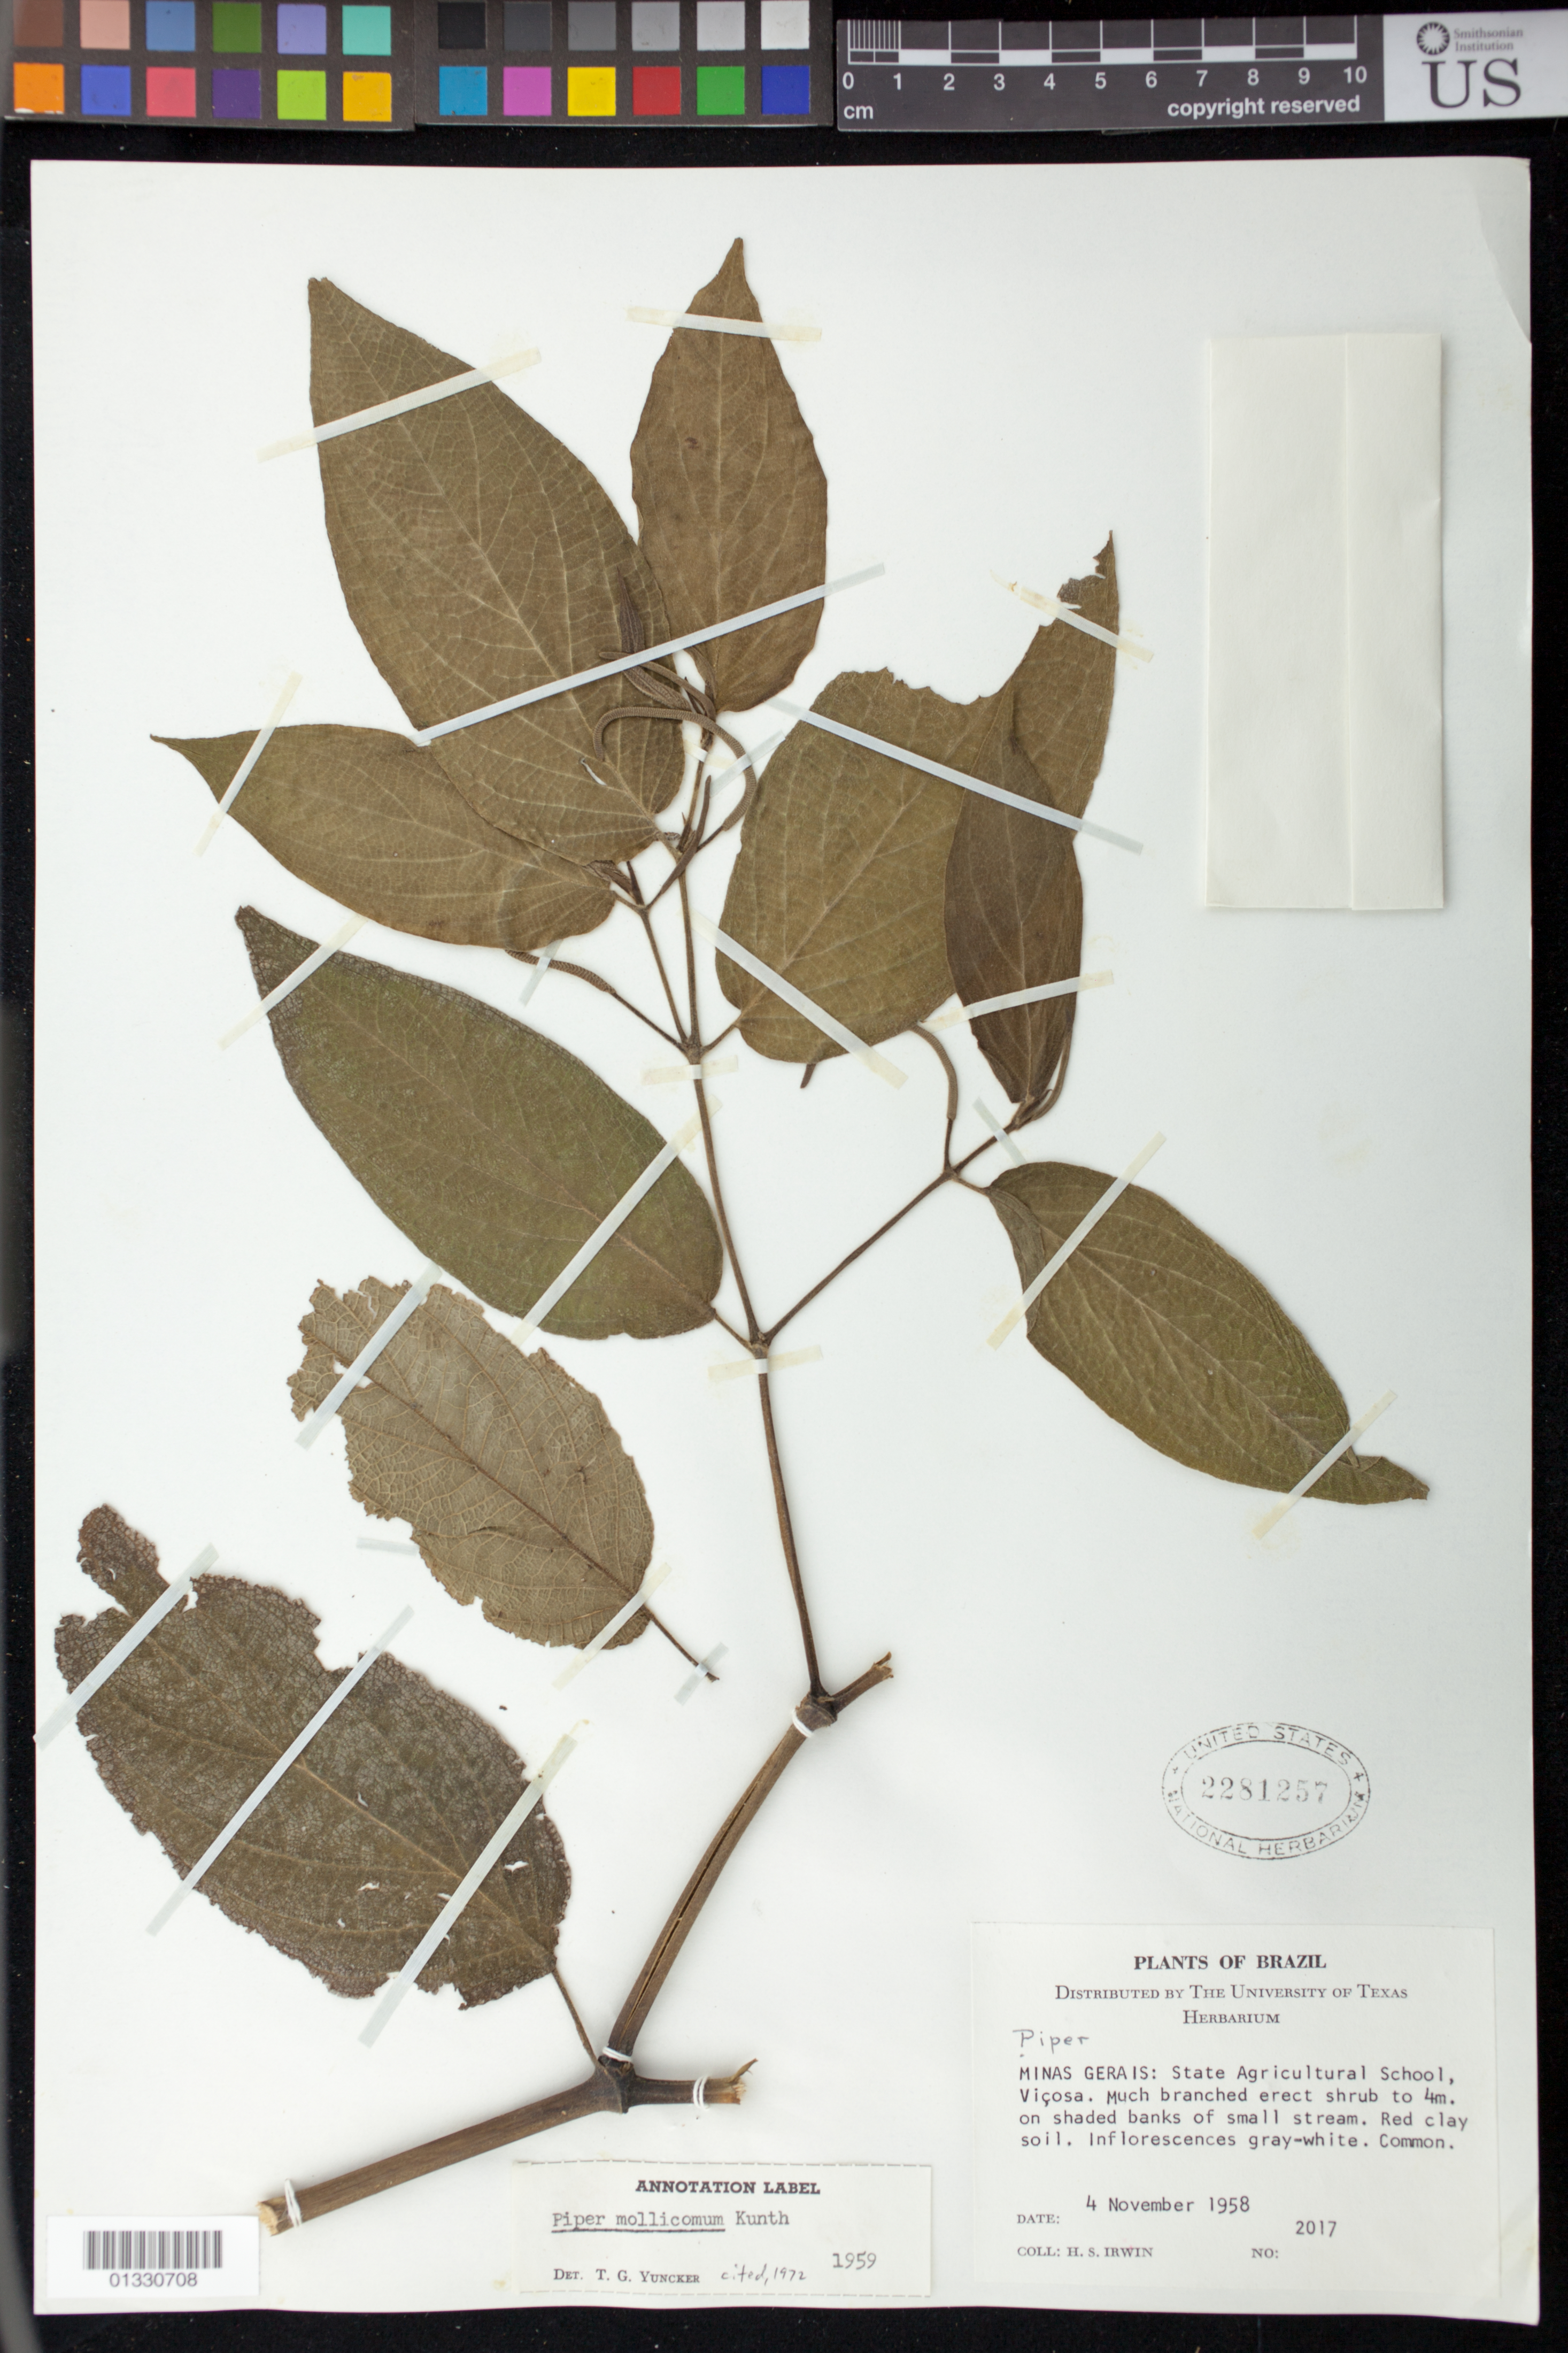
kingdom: Plantae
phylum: Tracheophyta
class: Magnoliopsida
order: Piperales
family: Piperaceae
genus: Piper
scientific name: Piper mollicomum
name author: Kunth ex Steud.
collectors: H. Irwin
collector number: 2017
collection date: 1958-11-04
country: Brazil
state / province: Minas Gerais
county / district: Viçosa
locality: State Agricultural School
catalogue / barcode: US 2281257